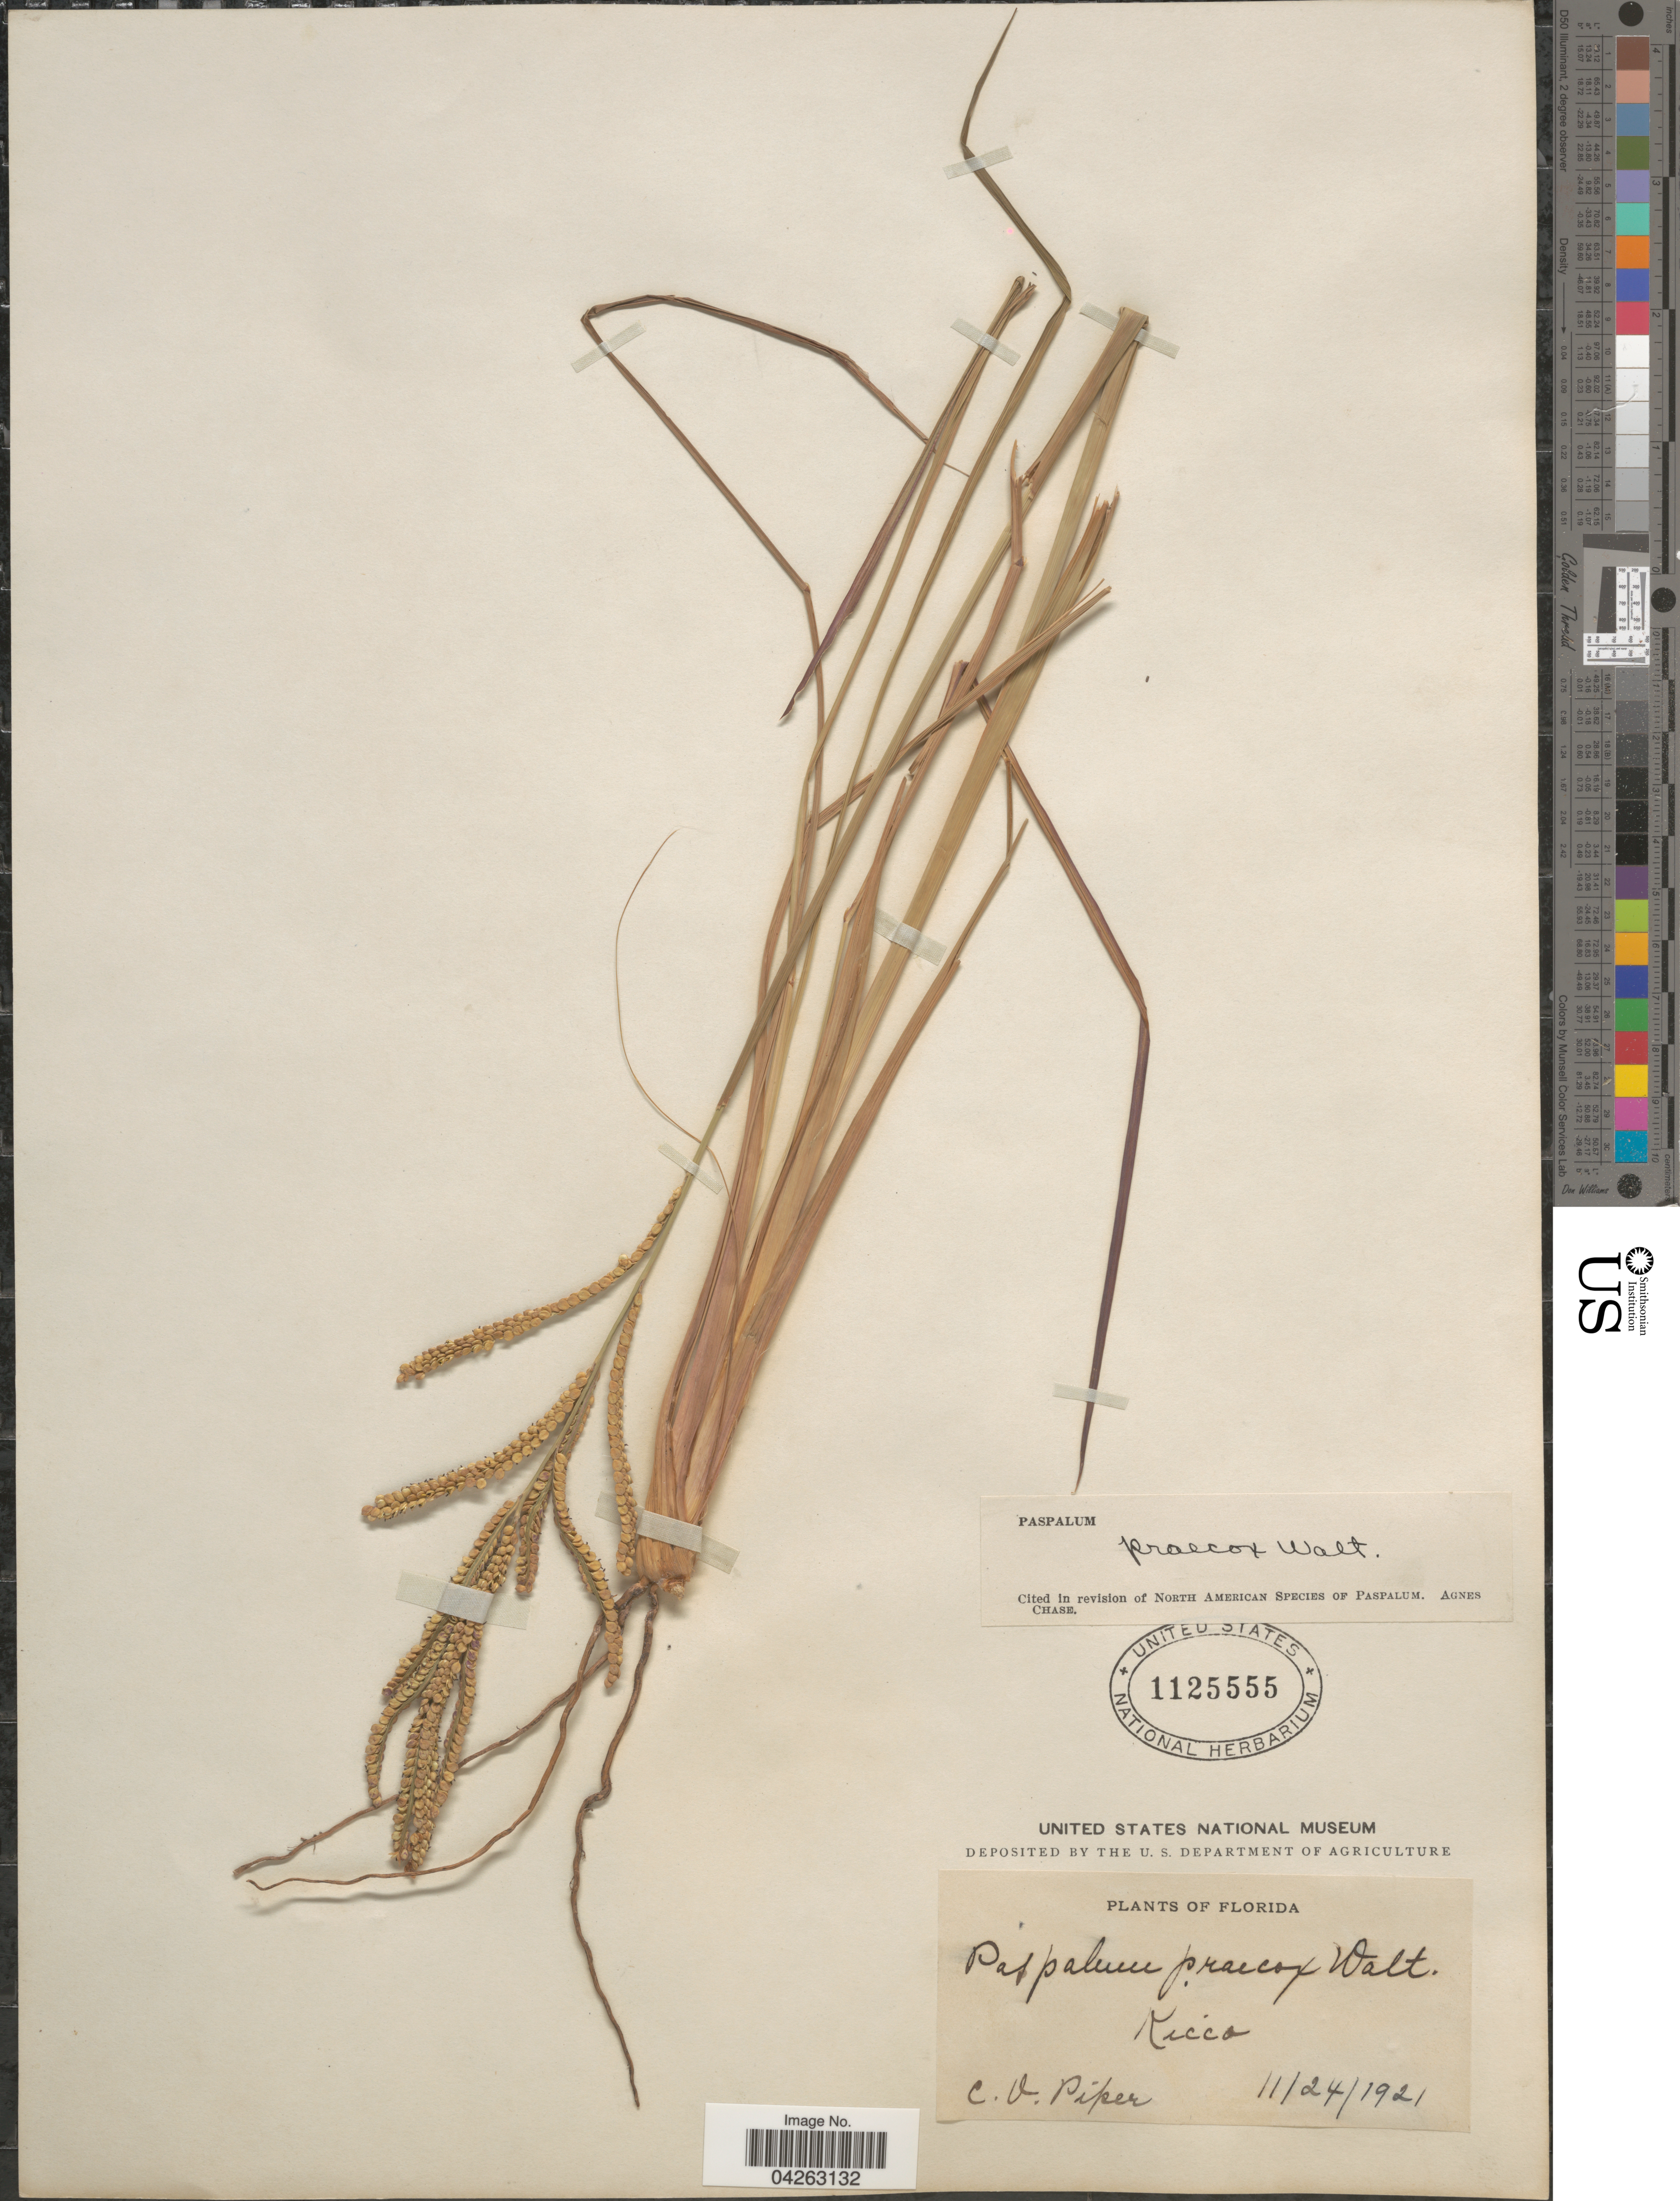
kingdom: Plantae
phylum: Tracheophyta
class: Liliopsida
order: Poales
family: Poaceae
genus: Paspalum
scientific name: Paspalum praecox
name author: Walter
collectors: C. V. Piper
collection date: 1921-11-24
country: United States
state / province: Florida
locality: Kicca.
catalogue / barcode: US 1125555